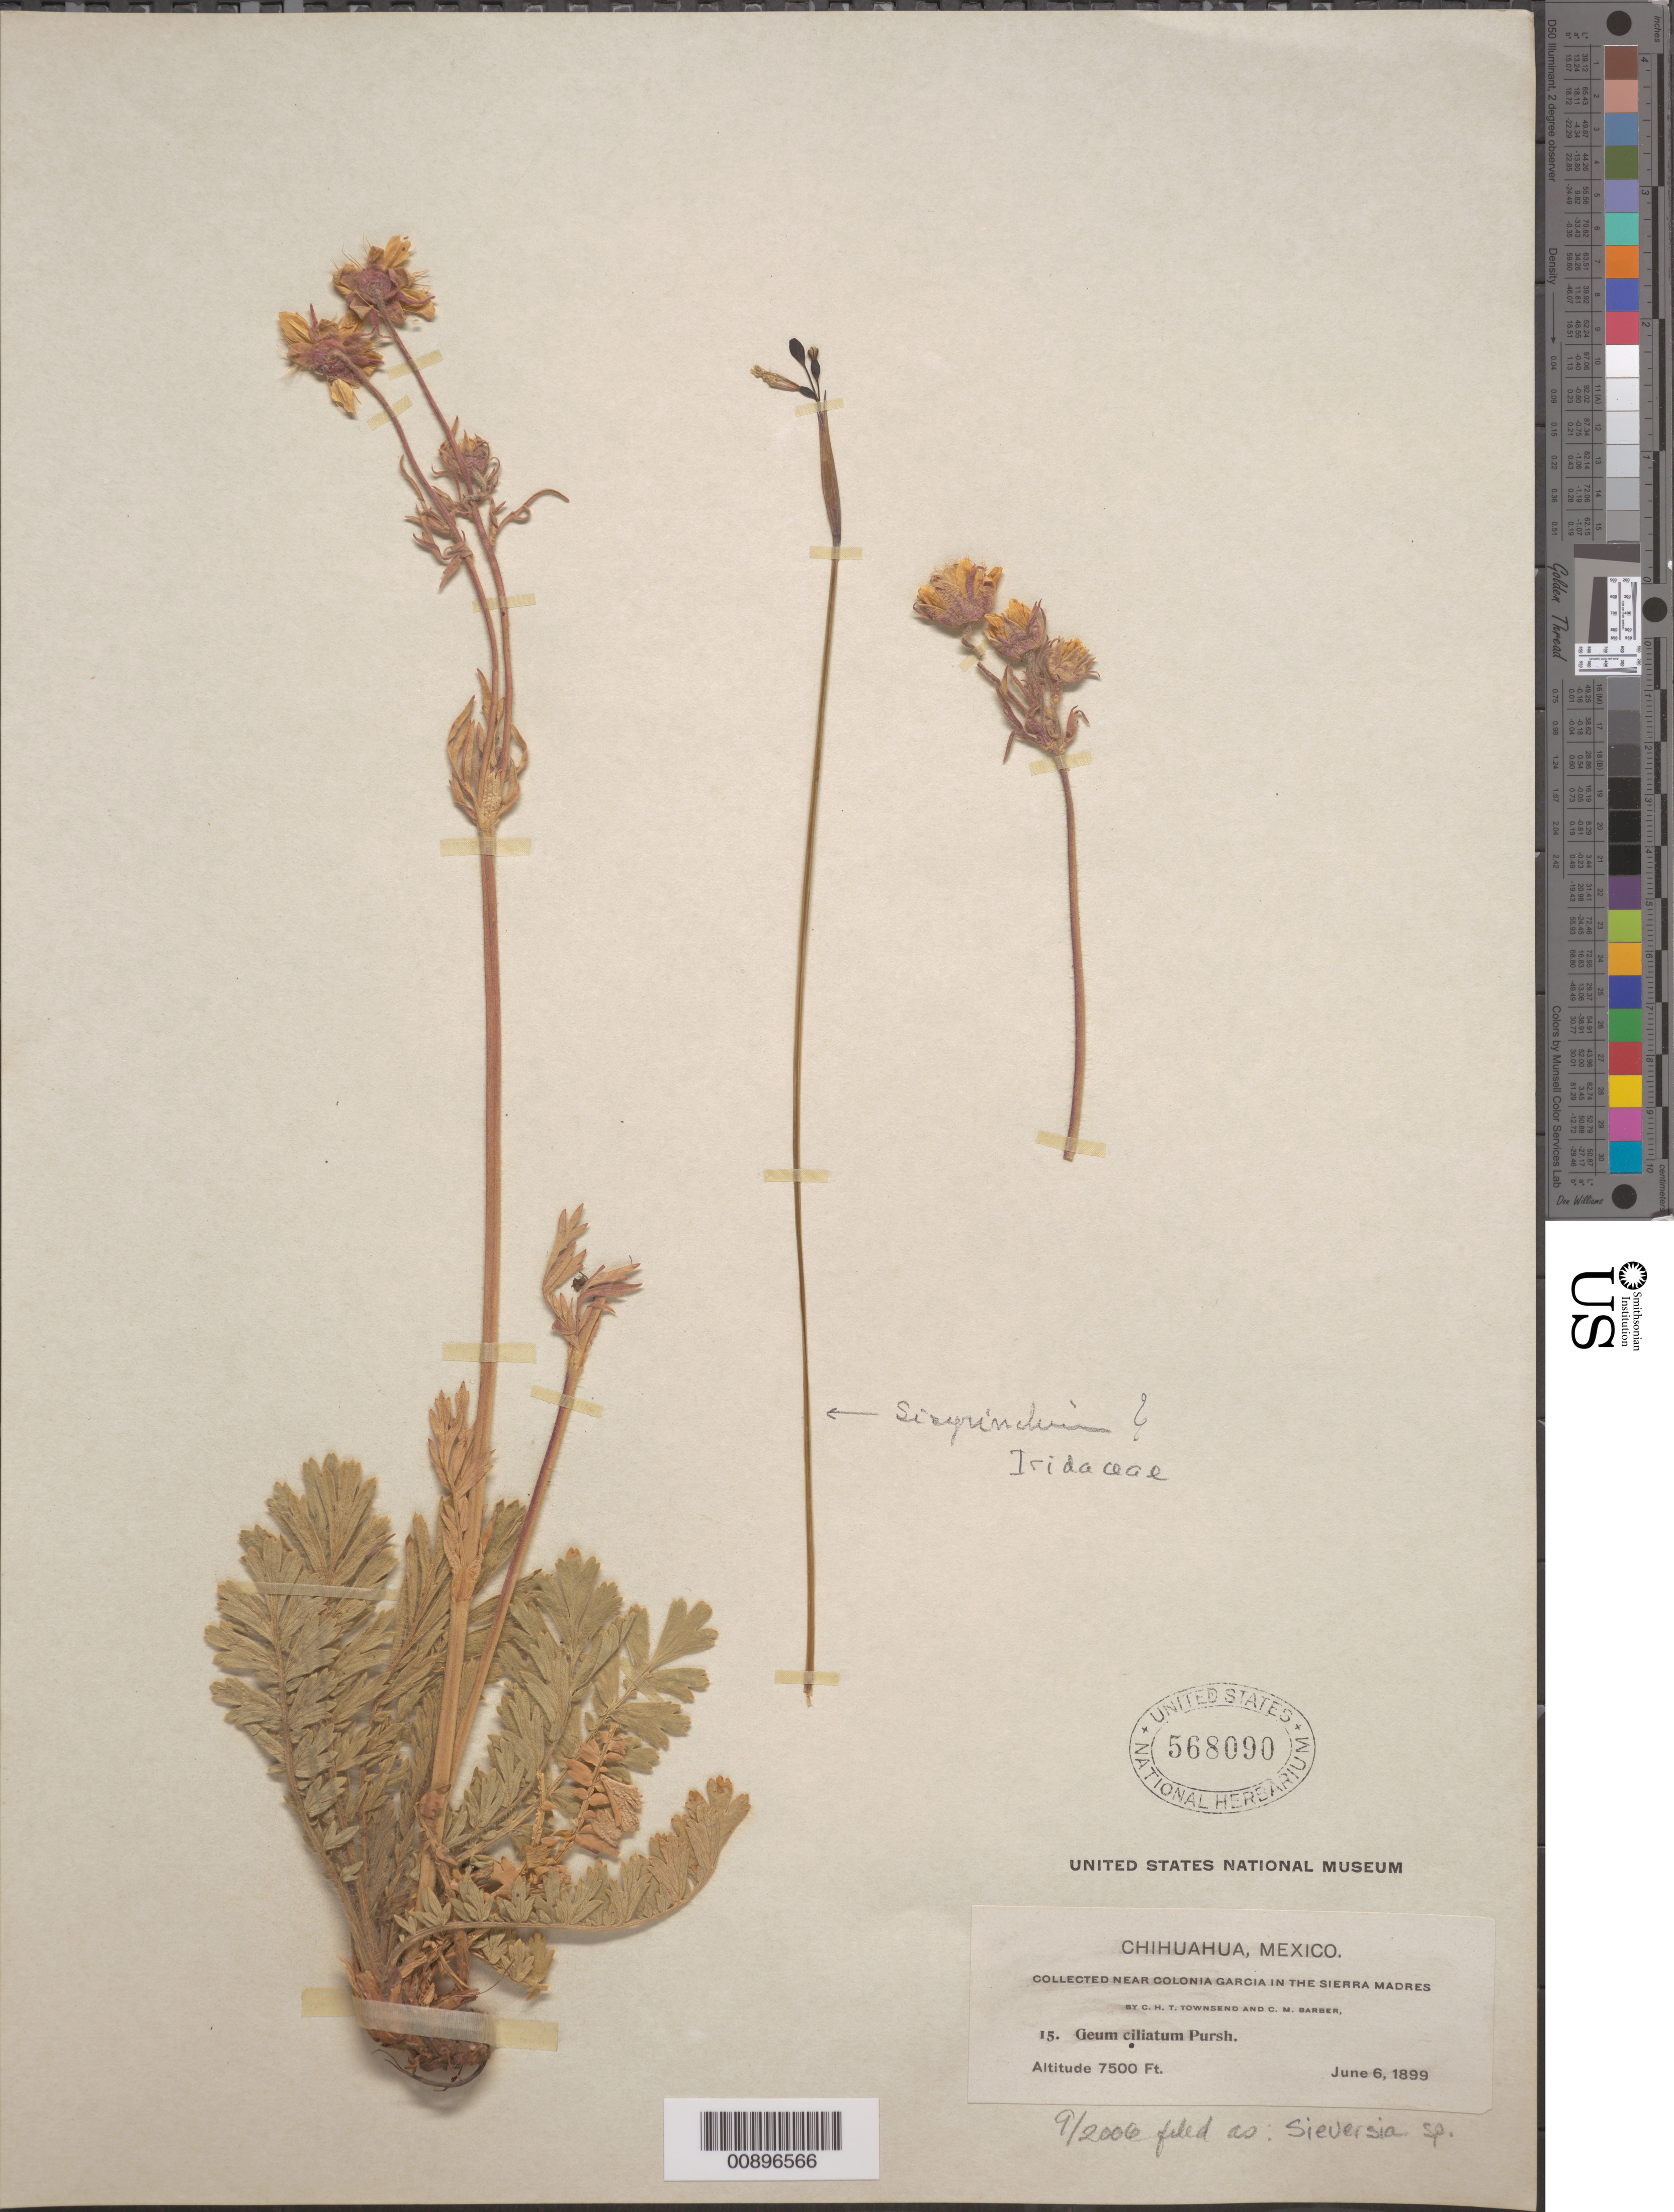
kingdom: Plantae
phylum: Tracheophyta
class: Magnoliopsida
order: Rosales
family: Rosaceae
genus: Geum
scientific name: Geum triflorum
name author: Pursh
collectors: C. H. T. Townsend & C. Barber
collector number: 15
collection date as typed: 06 Jun 1899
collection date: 1899-06-06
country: Mexico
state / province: Chihuahua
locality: Near Colonia García in the Sierra Madre, Chihuahua.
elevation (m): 2286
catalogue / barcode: US 568090